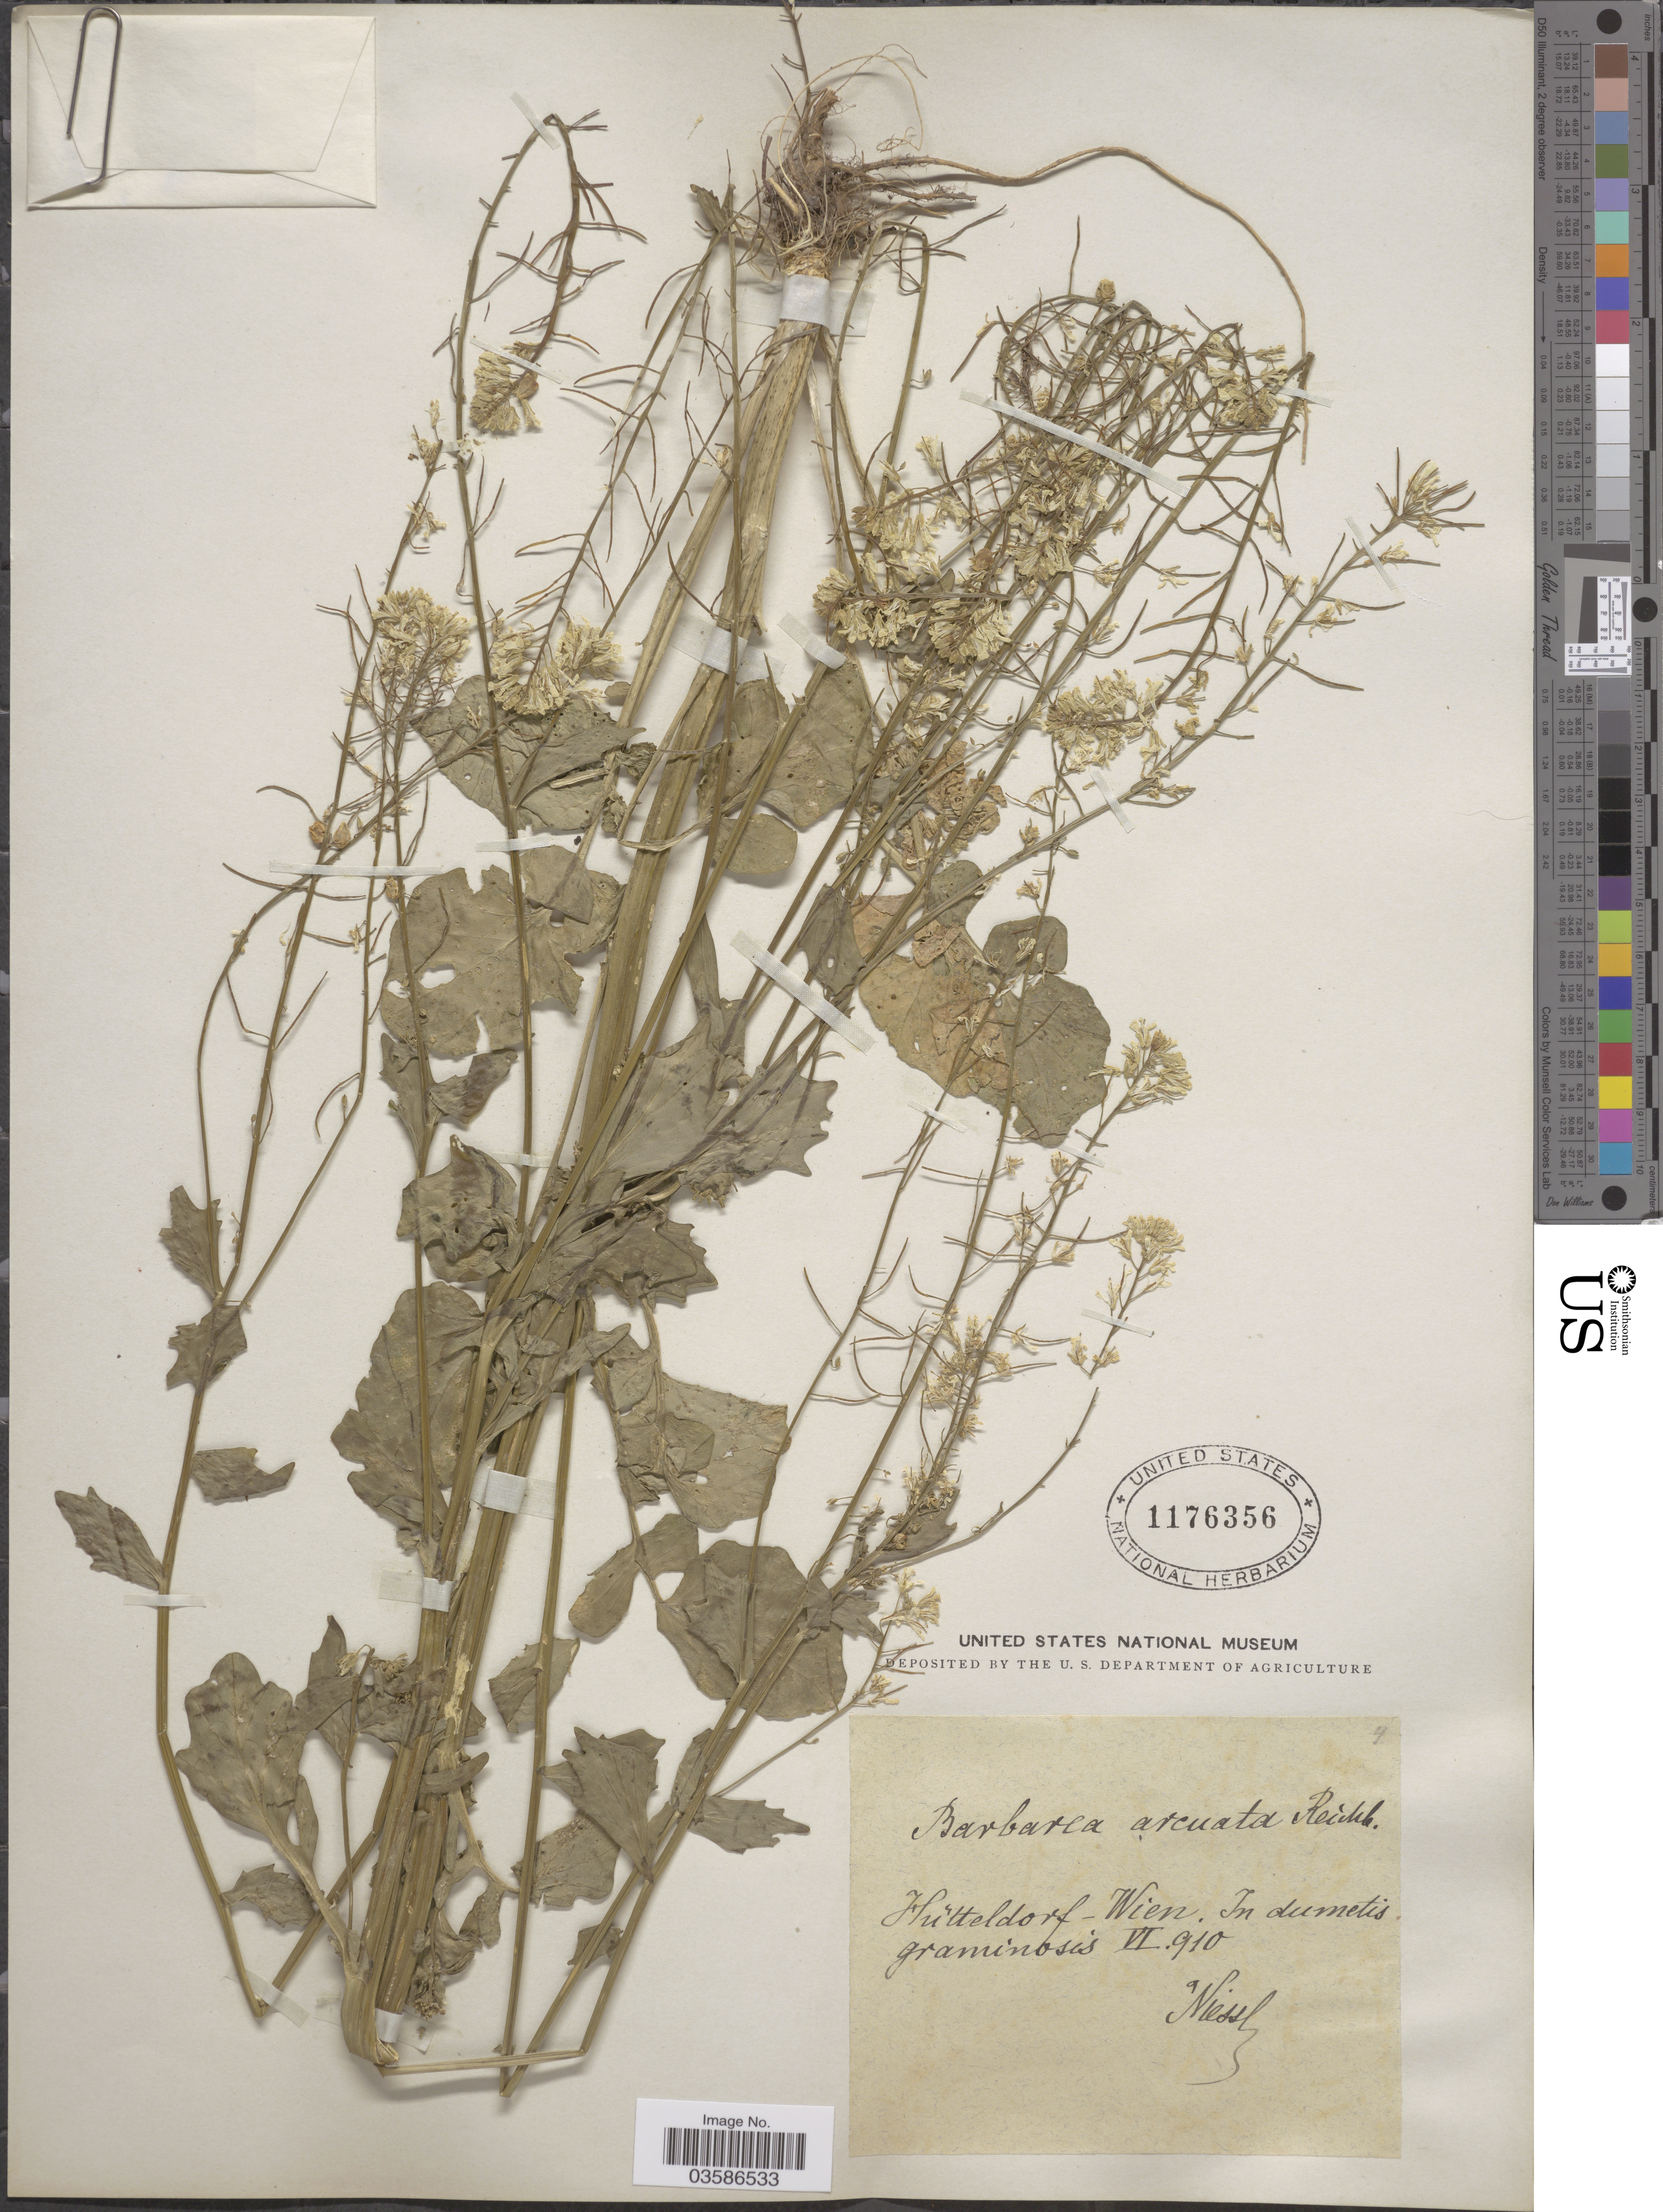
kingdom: Plantae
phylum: Tracheophyta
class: Magnoliopsida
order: Brassicales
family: Brassicaceae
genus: Barbarea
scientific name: Barbarea arcuata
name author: Rchb.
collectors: Niessl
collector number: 4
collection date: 1910-06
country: Austria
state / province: Wien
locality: Hütteldorf-Wien. In dumetis graminosis.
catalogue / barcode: US 1176356